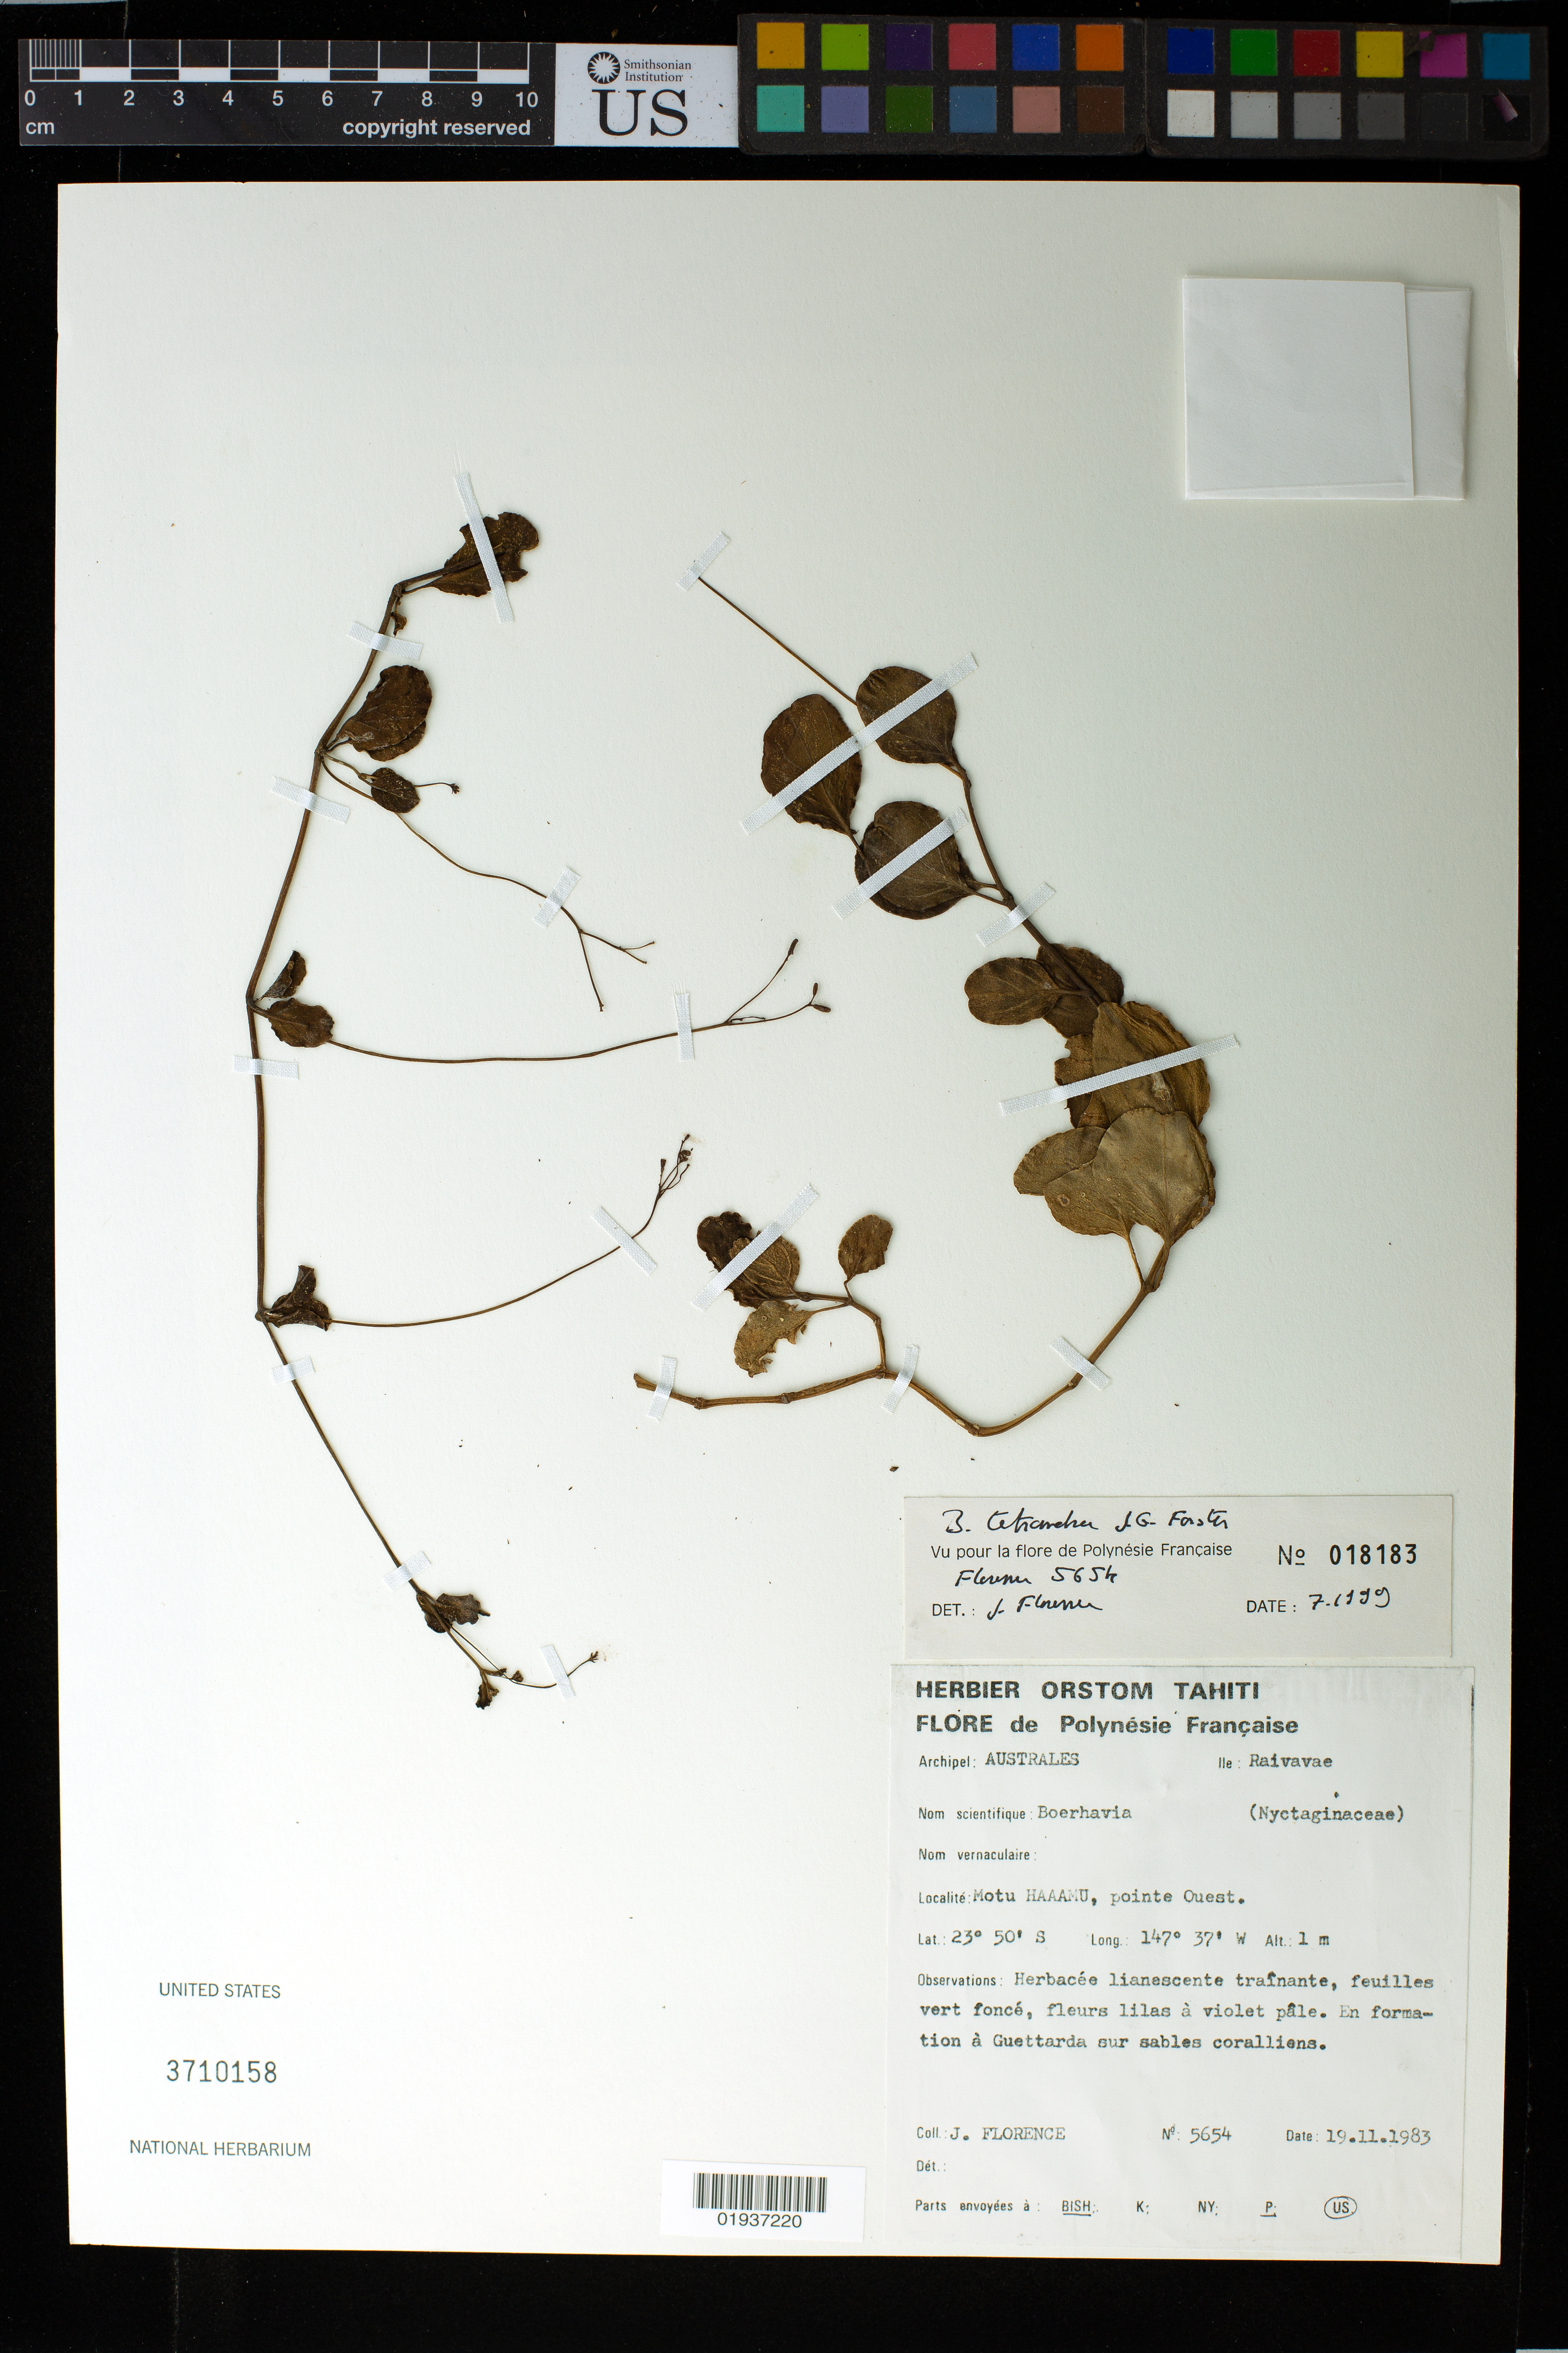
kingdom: Plantae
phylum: Tracheophyta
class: Magnoliopsida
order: Caryophyllales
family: Nyctaginaceae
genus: Boerhavia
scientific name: Boerhavia tetrandra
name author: G. Forst.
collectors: J. Florence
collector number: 5654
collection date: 1983-11-19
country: French Polynesia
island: Raivavae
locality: Australes, Raivavae, Motu Haaamu, pointe Ouest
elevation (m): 1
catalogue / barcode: US 3710158